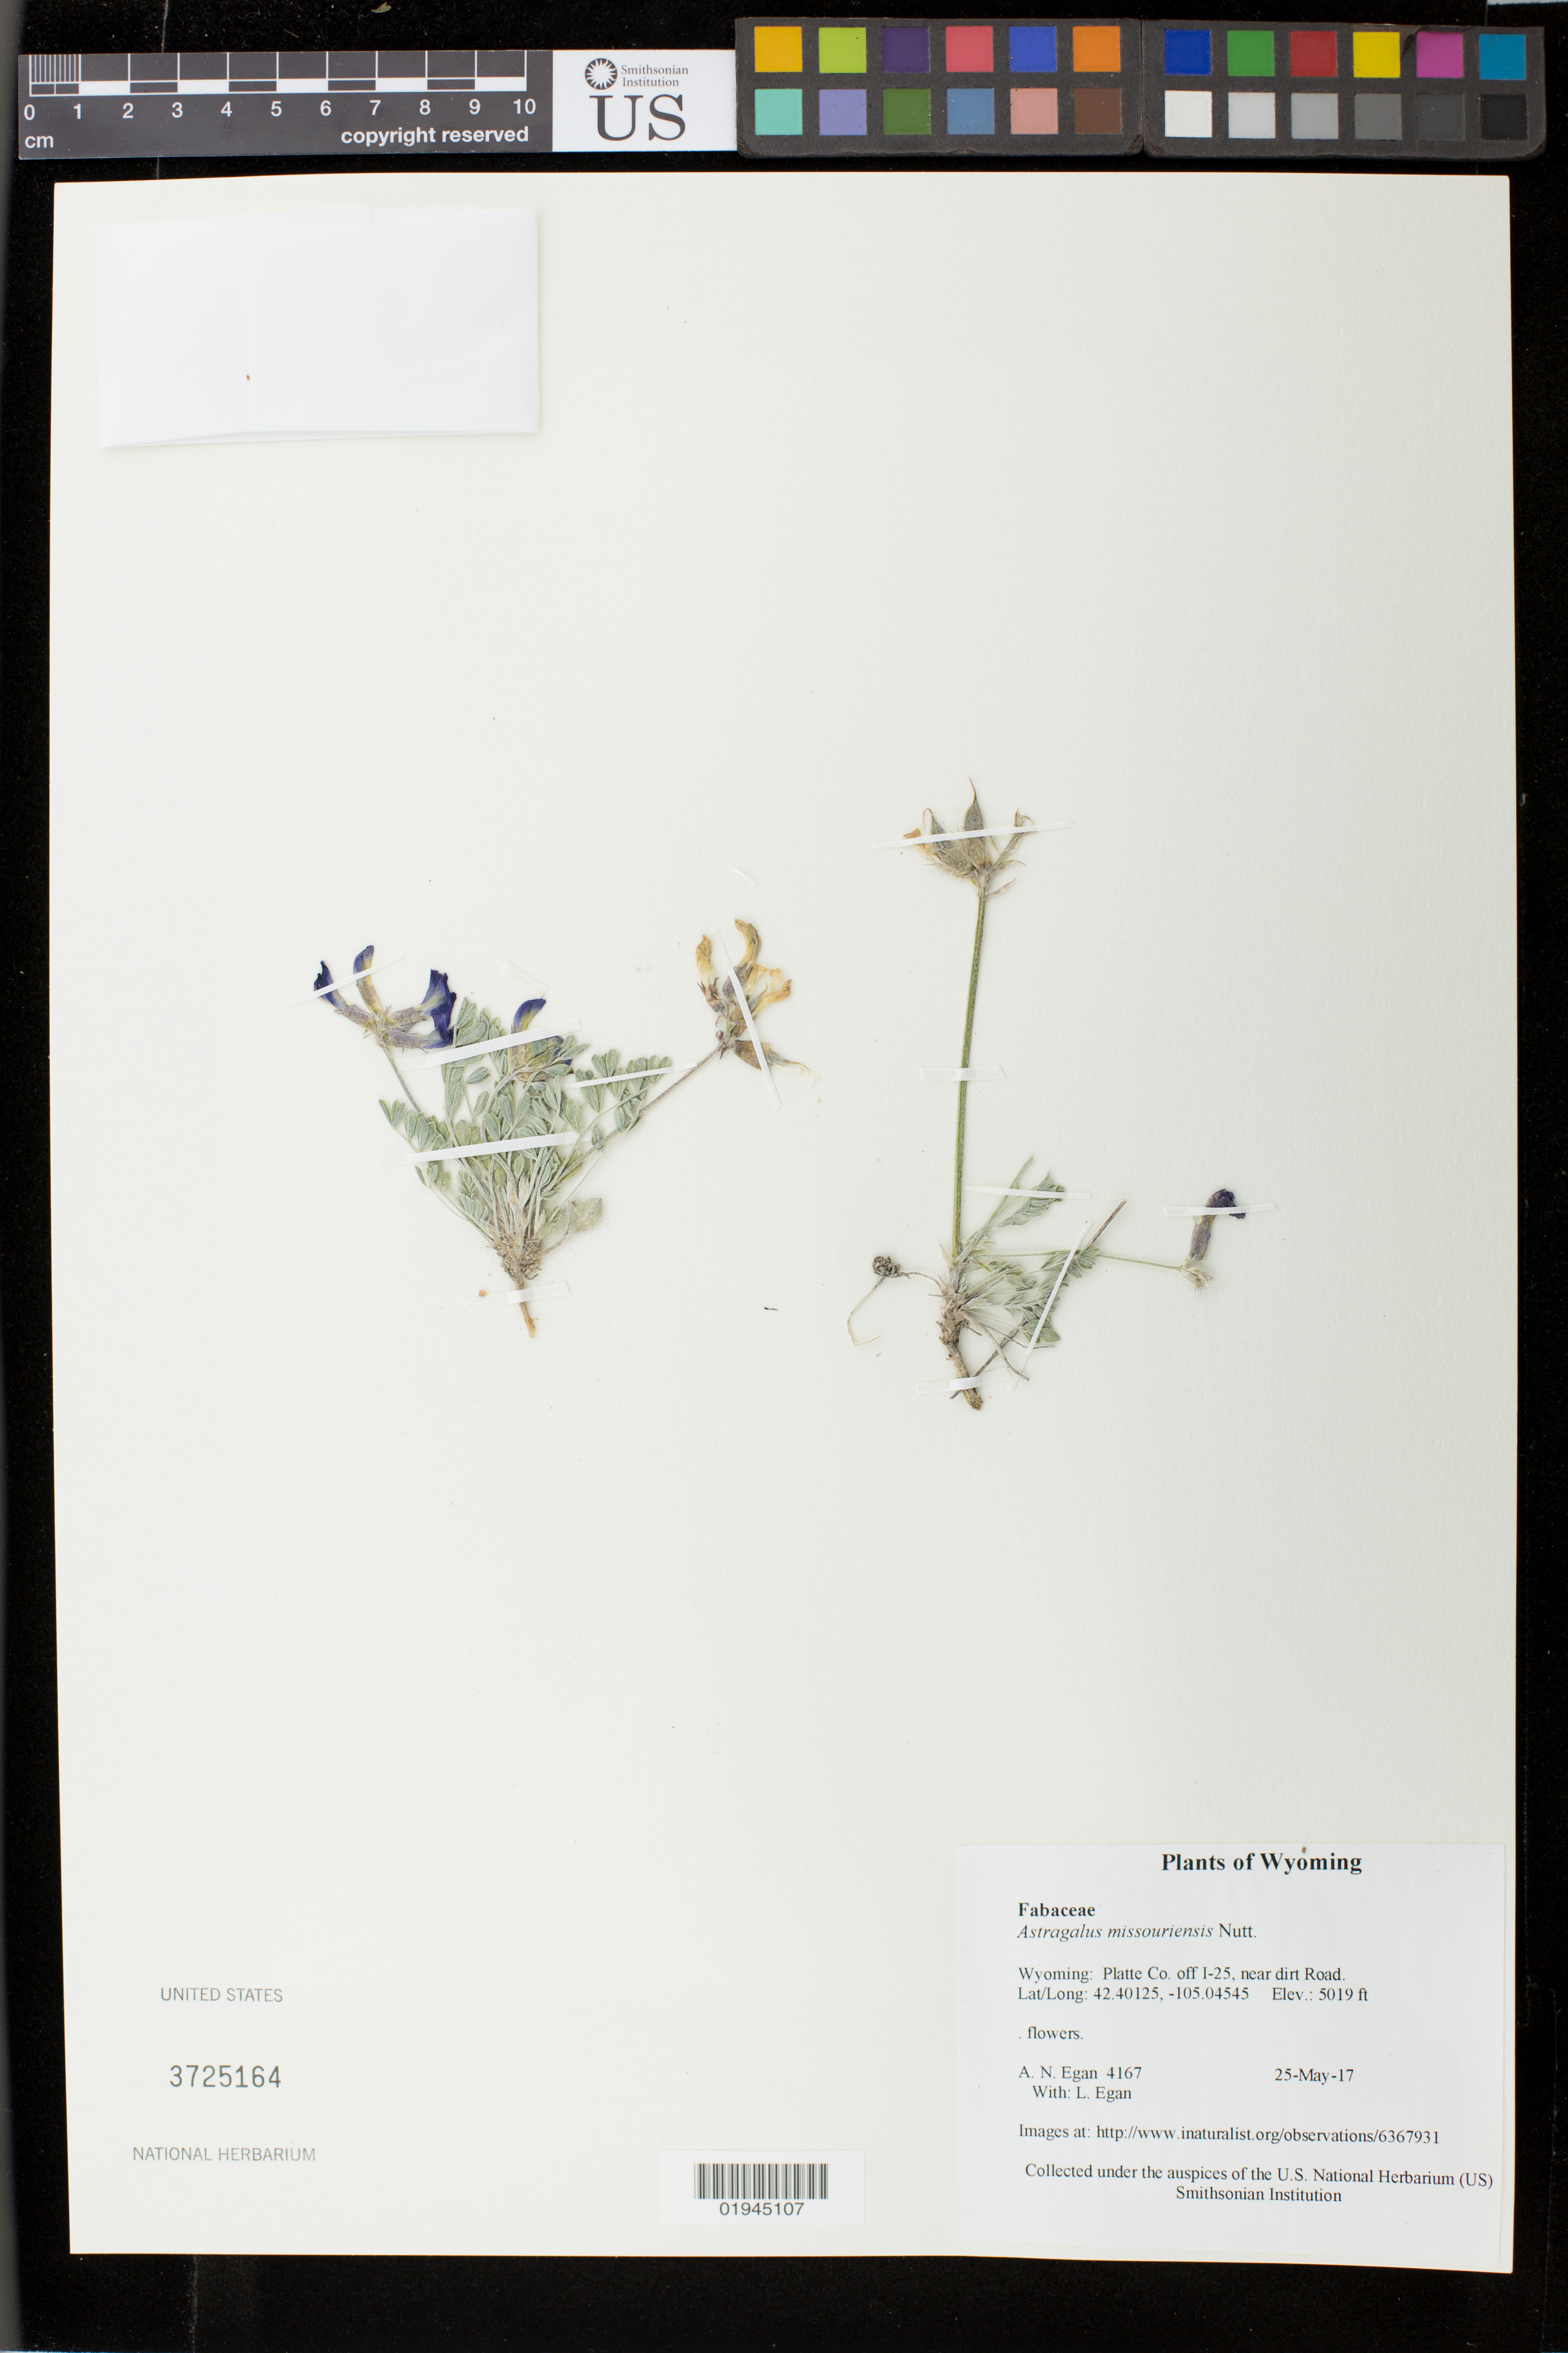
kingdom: Plantae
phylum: Tracheophyta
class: Magnoliopsida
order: Fabales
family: Fabaceae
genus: Astragalus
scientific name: Astragalus missouriensis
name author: Nutt.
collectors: A. N. Egan & L. Egan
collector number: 4167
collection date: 2017-05-25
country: United States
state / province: Wyoming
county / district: Platte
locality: off I-25, near dirt? Road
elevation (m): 1530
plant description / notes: http://www.inaturalist.org/observations/6367931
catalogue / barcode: US 3725164